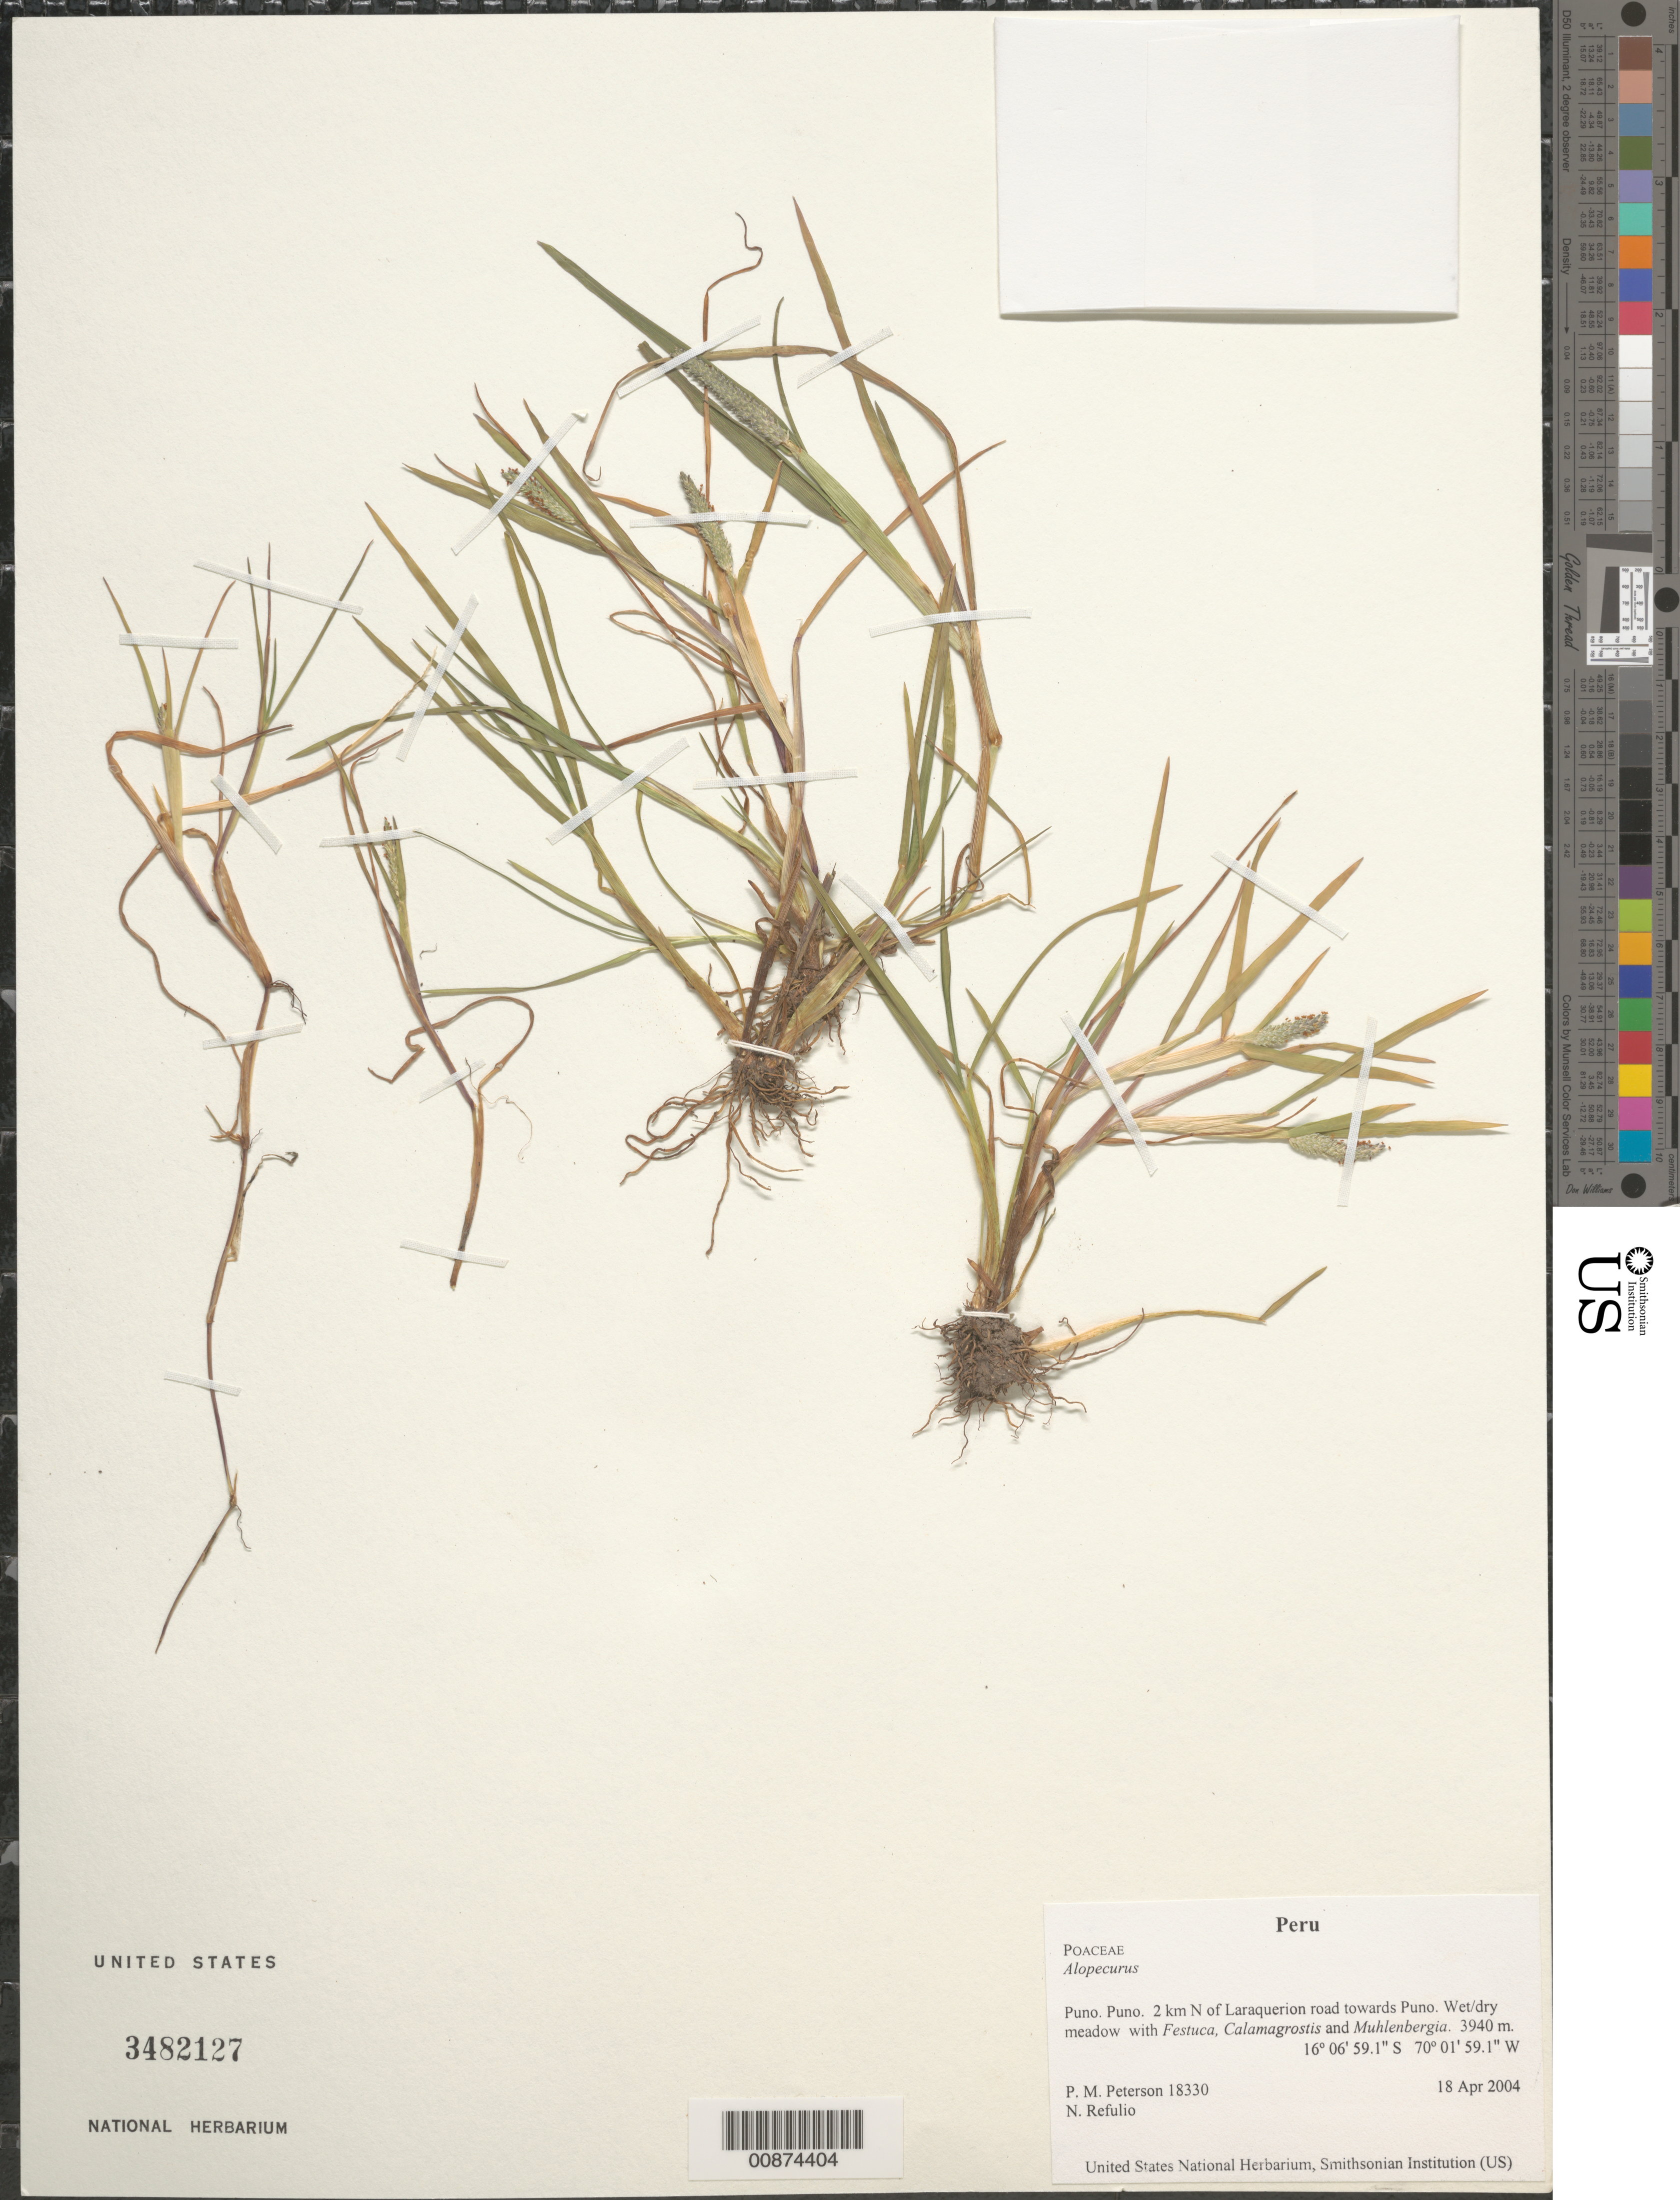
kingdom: Plantae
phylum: Tracheophyta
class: Liliopsida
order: Poales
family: Poaceae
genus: Alopecurus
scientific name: Alopecurus sp.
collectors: P. M. Peterson & N. Refulio-Rodríguez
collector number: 18330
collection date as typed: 18 Apr 2004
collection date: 2004-04-18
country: Peru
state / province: Puno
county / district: Puno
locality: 2 km N of Laraquerion road towards Puno. Wet/dry meadow with Festuca, Calamagrostis and Muhlenbergia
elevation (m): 3940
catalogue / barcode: US 3482127